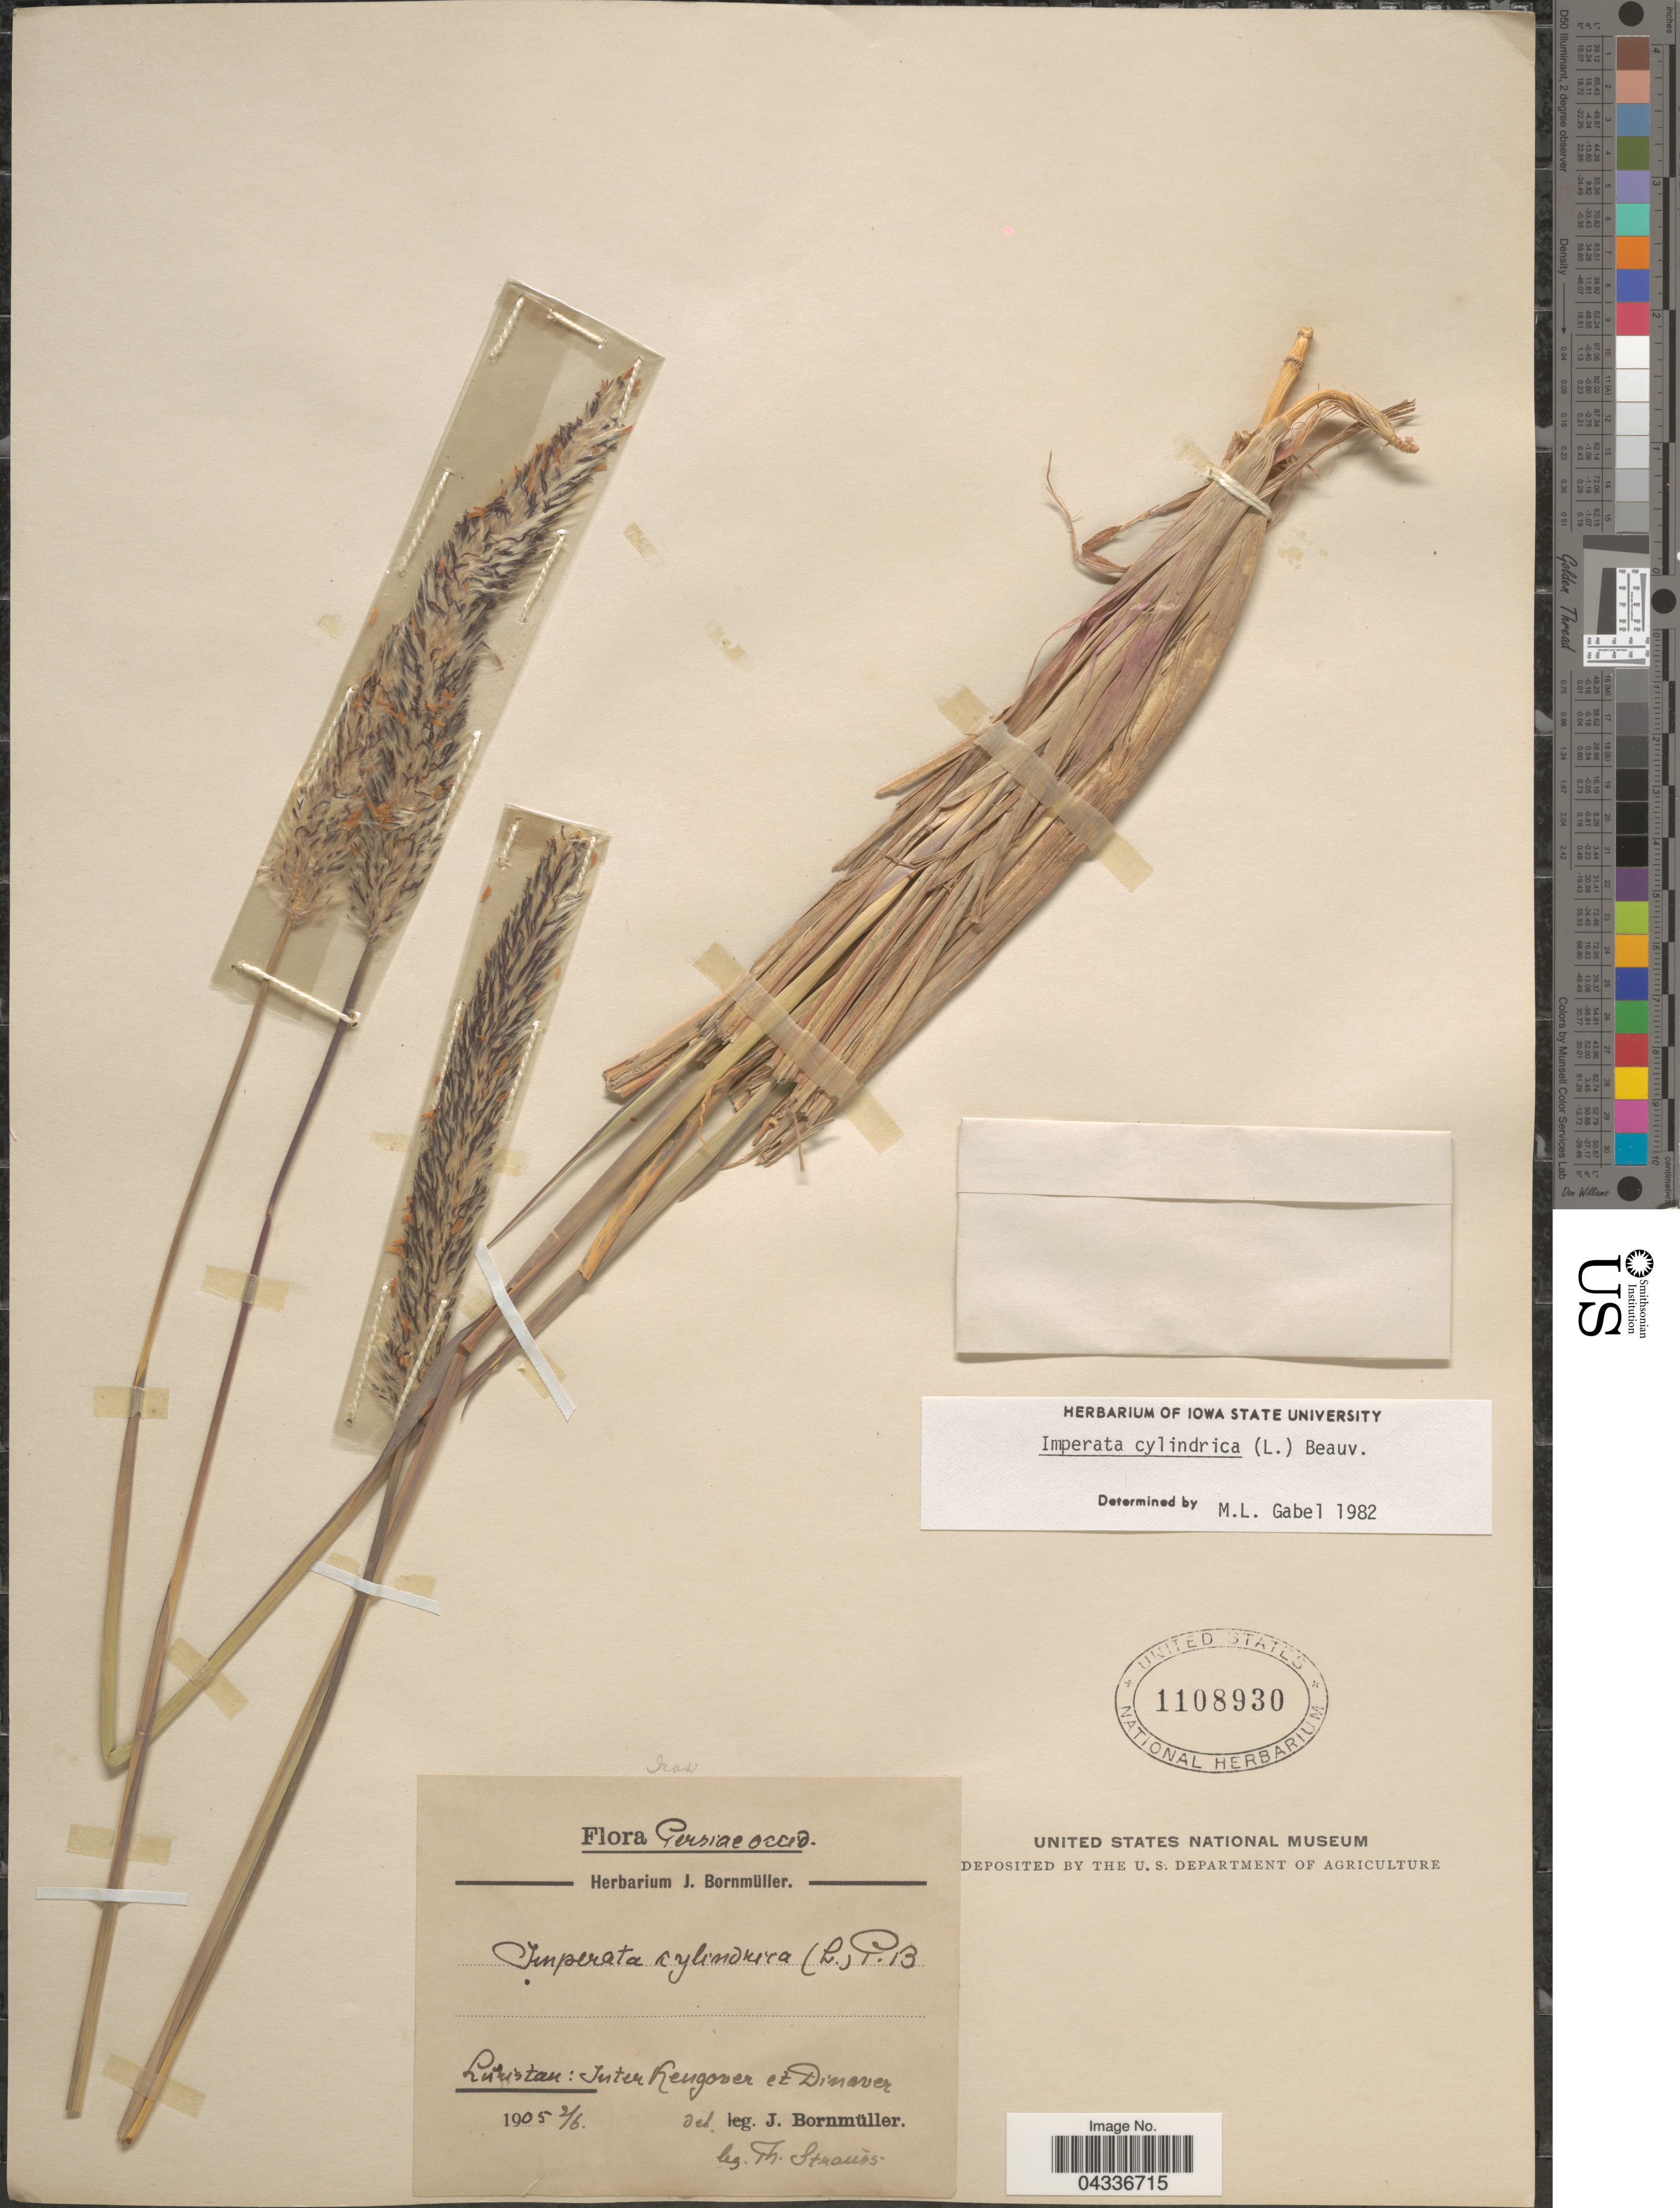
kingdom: Plantae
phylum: Tracheophyta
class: Liliopsida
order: Poales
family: Poaceae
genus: Imperata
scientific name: Imperata cylindrica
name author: (L.) P. Beauv.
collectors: T. Strauss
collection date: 1905-06-02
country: Iran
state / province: Lorestan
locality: Persiae occid. Lŭristan: Inter Kengover et Dinaver.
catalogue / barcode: US 1108930